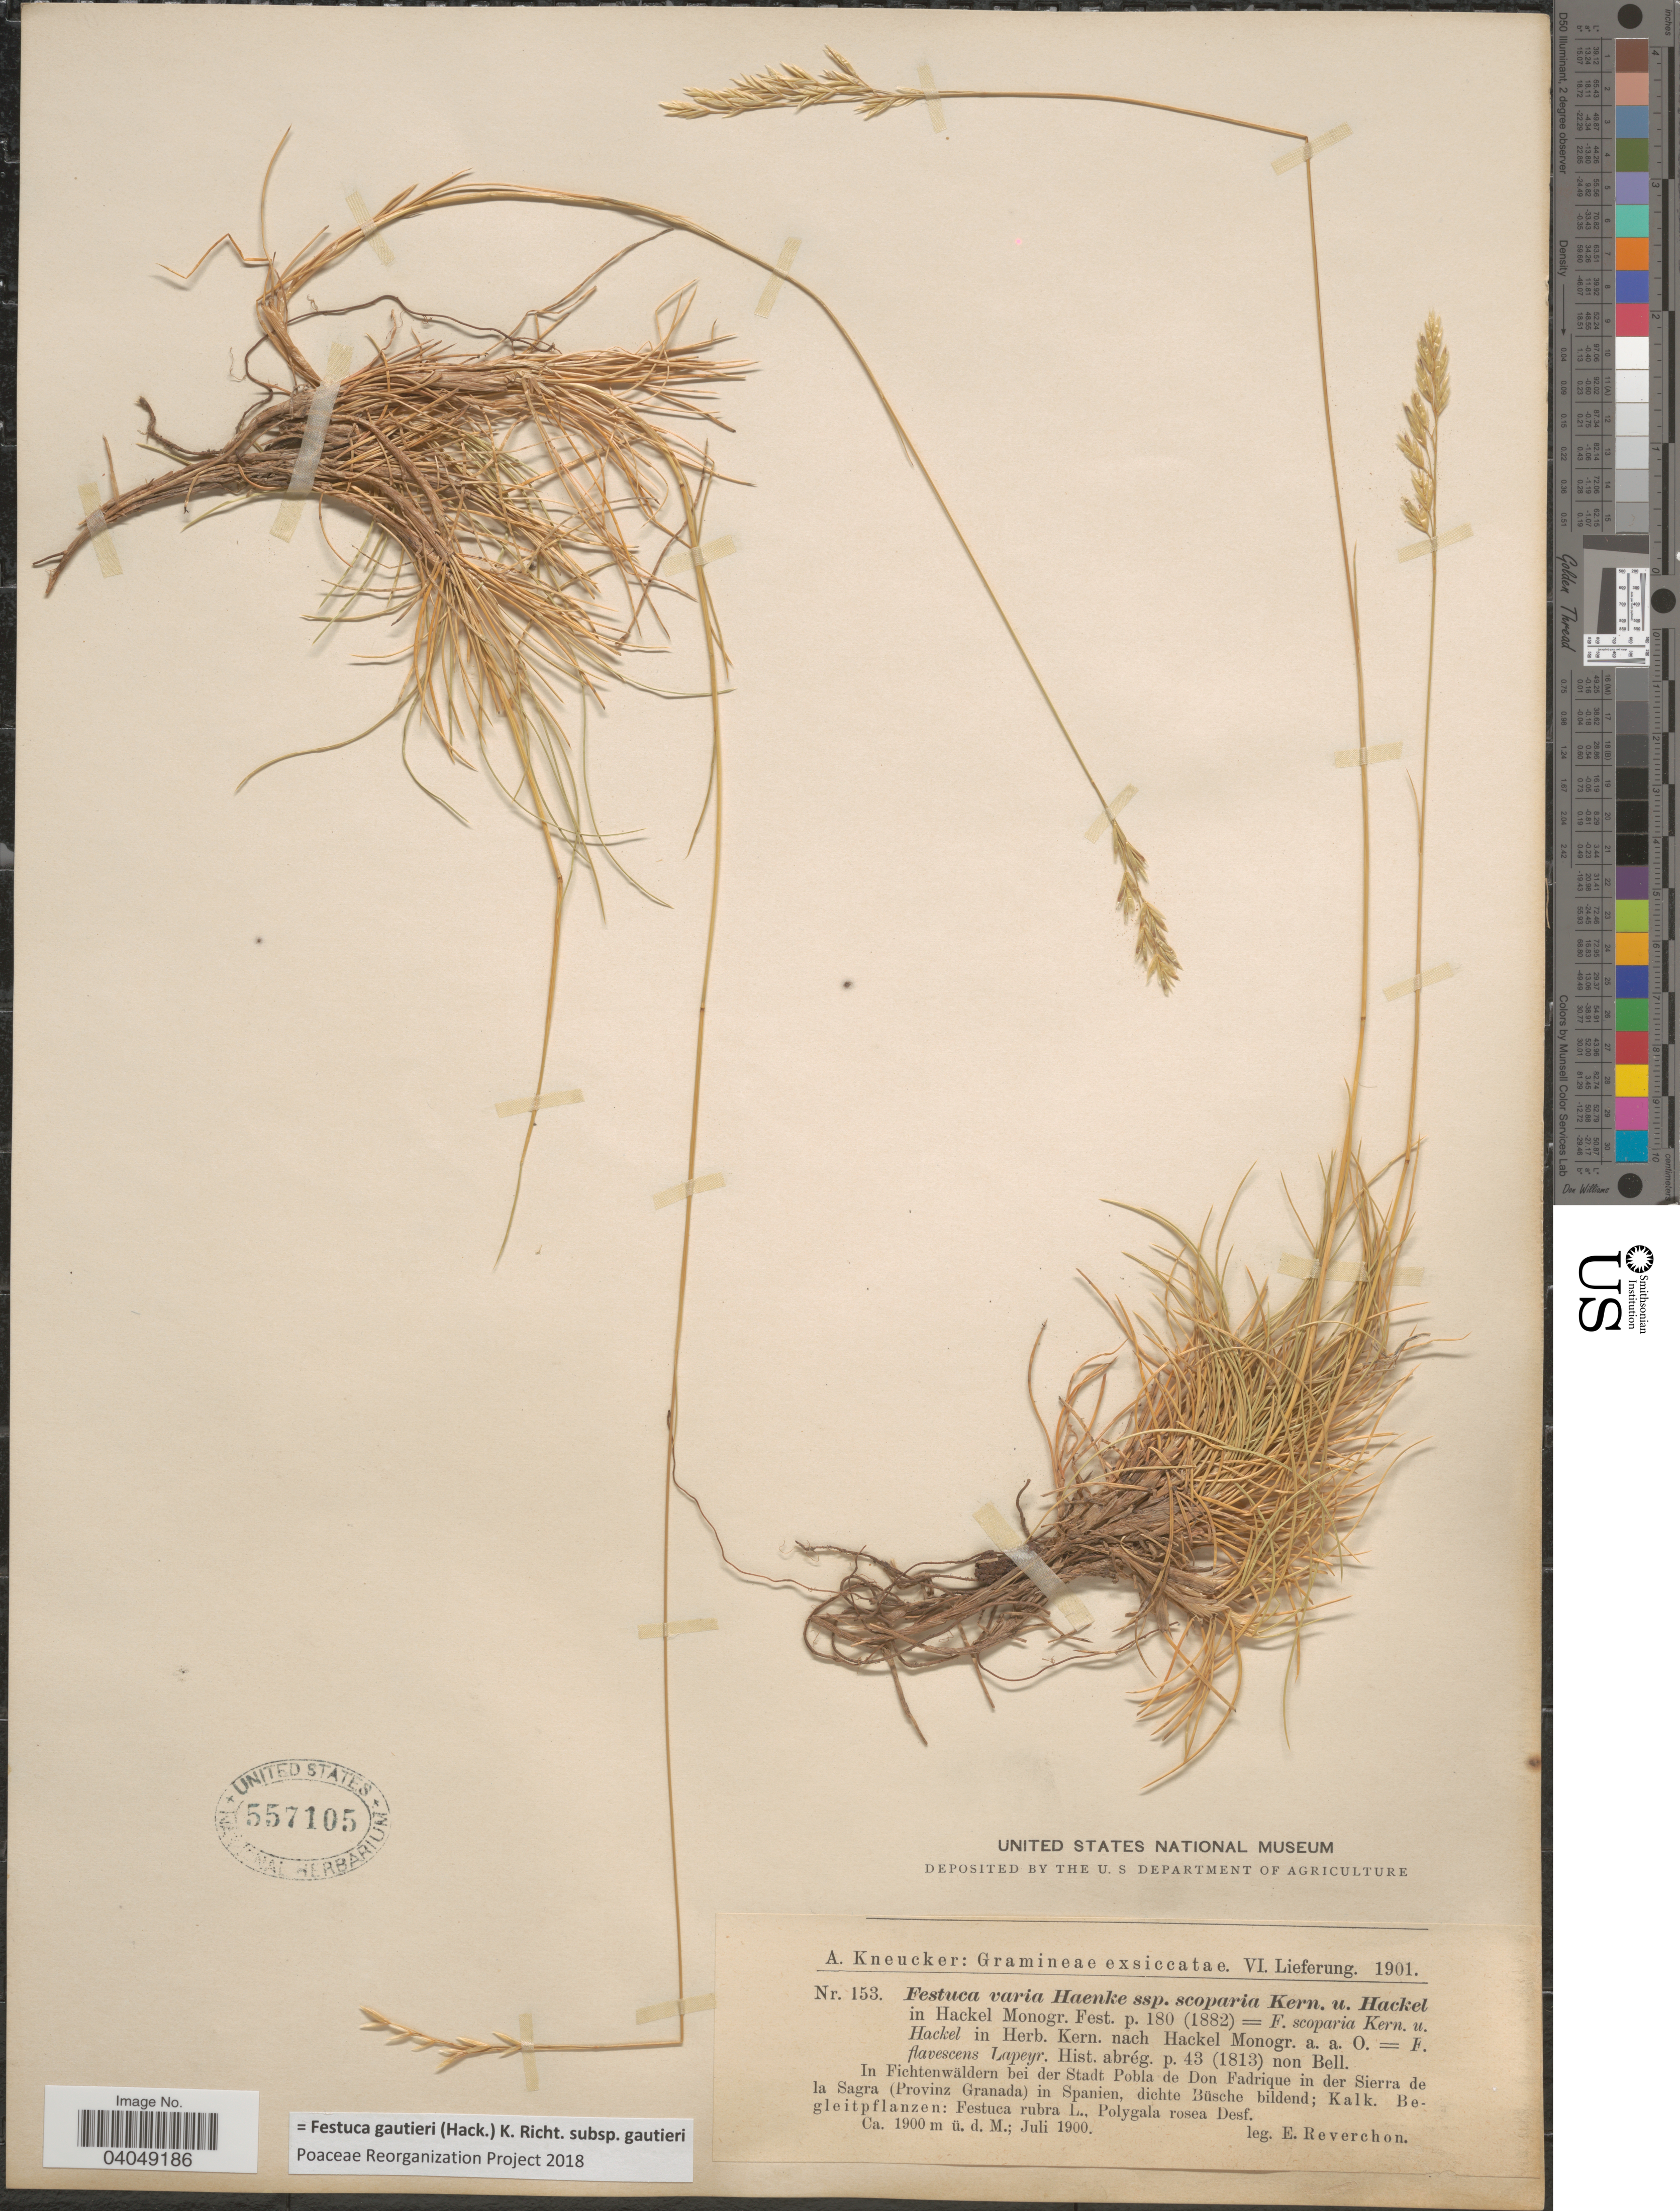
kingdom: Plantae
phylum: Tracheophyta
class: Liliopsida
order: Poales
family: Poaceae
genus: Festuca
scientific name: Festuca gautieri subsp. gautieri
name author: (Hack.) K. Richt.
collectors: E. Reverchon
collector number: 153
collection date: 1900-07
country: Spain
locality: In Fichtenwäldern bei der Stadt Pobla de Don Fadrique in der Sierra de la Sagra (Provinz Granada).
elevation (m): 1900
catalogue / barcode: US 557105